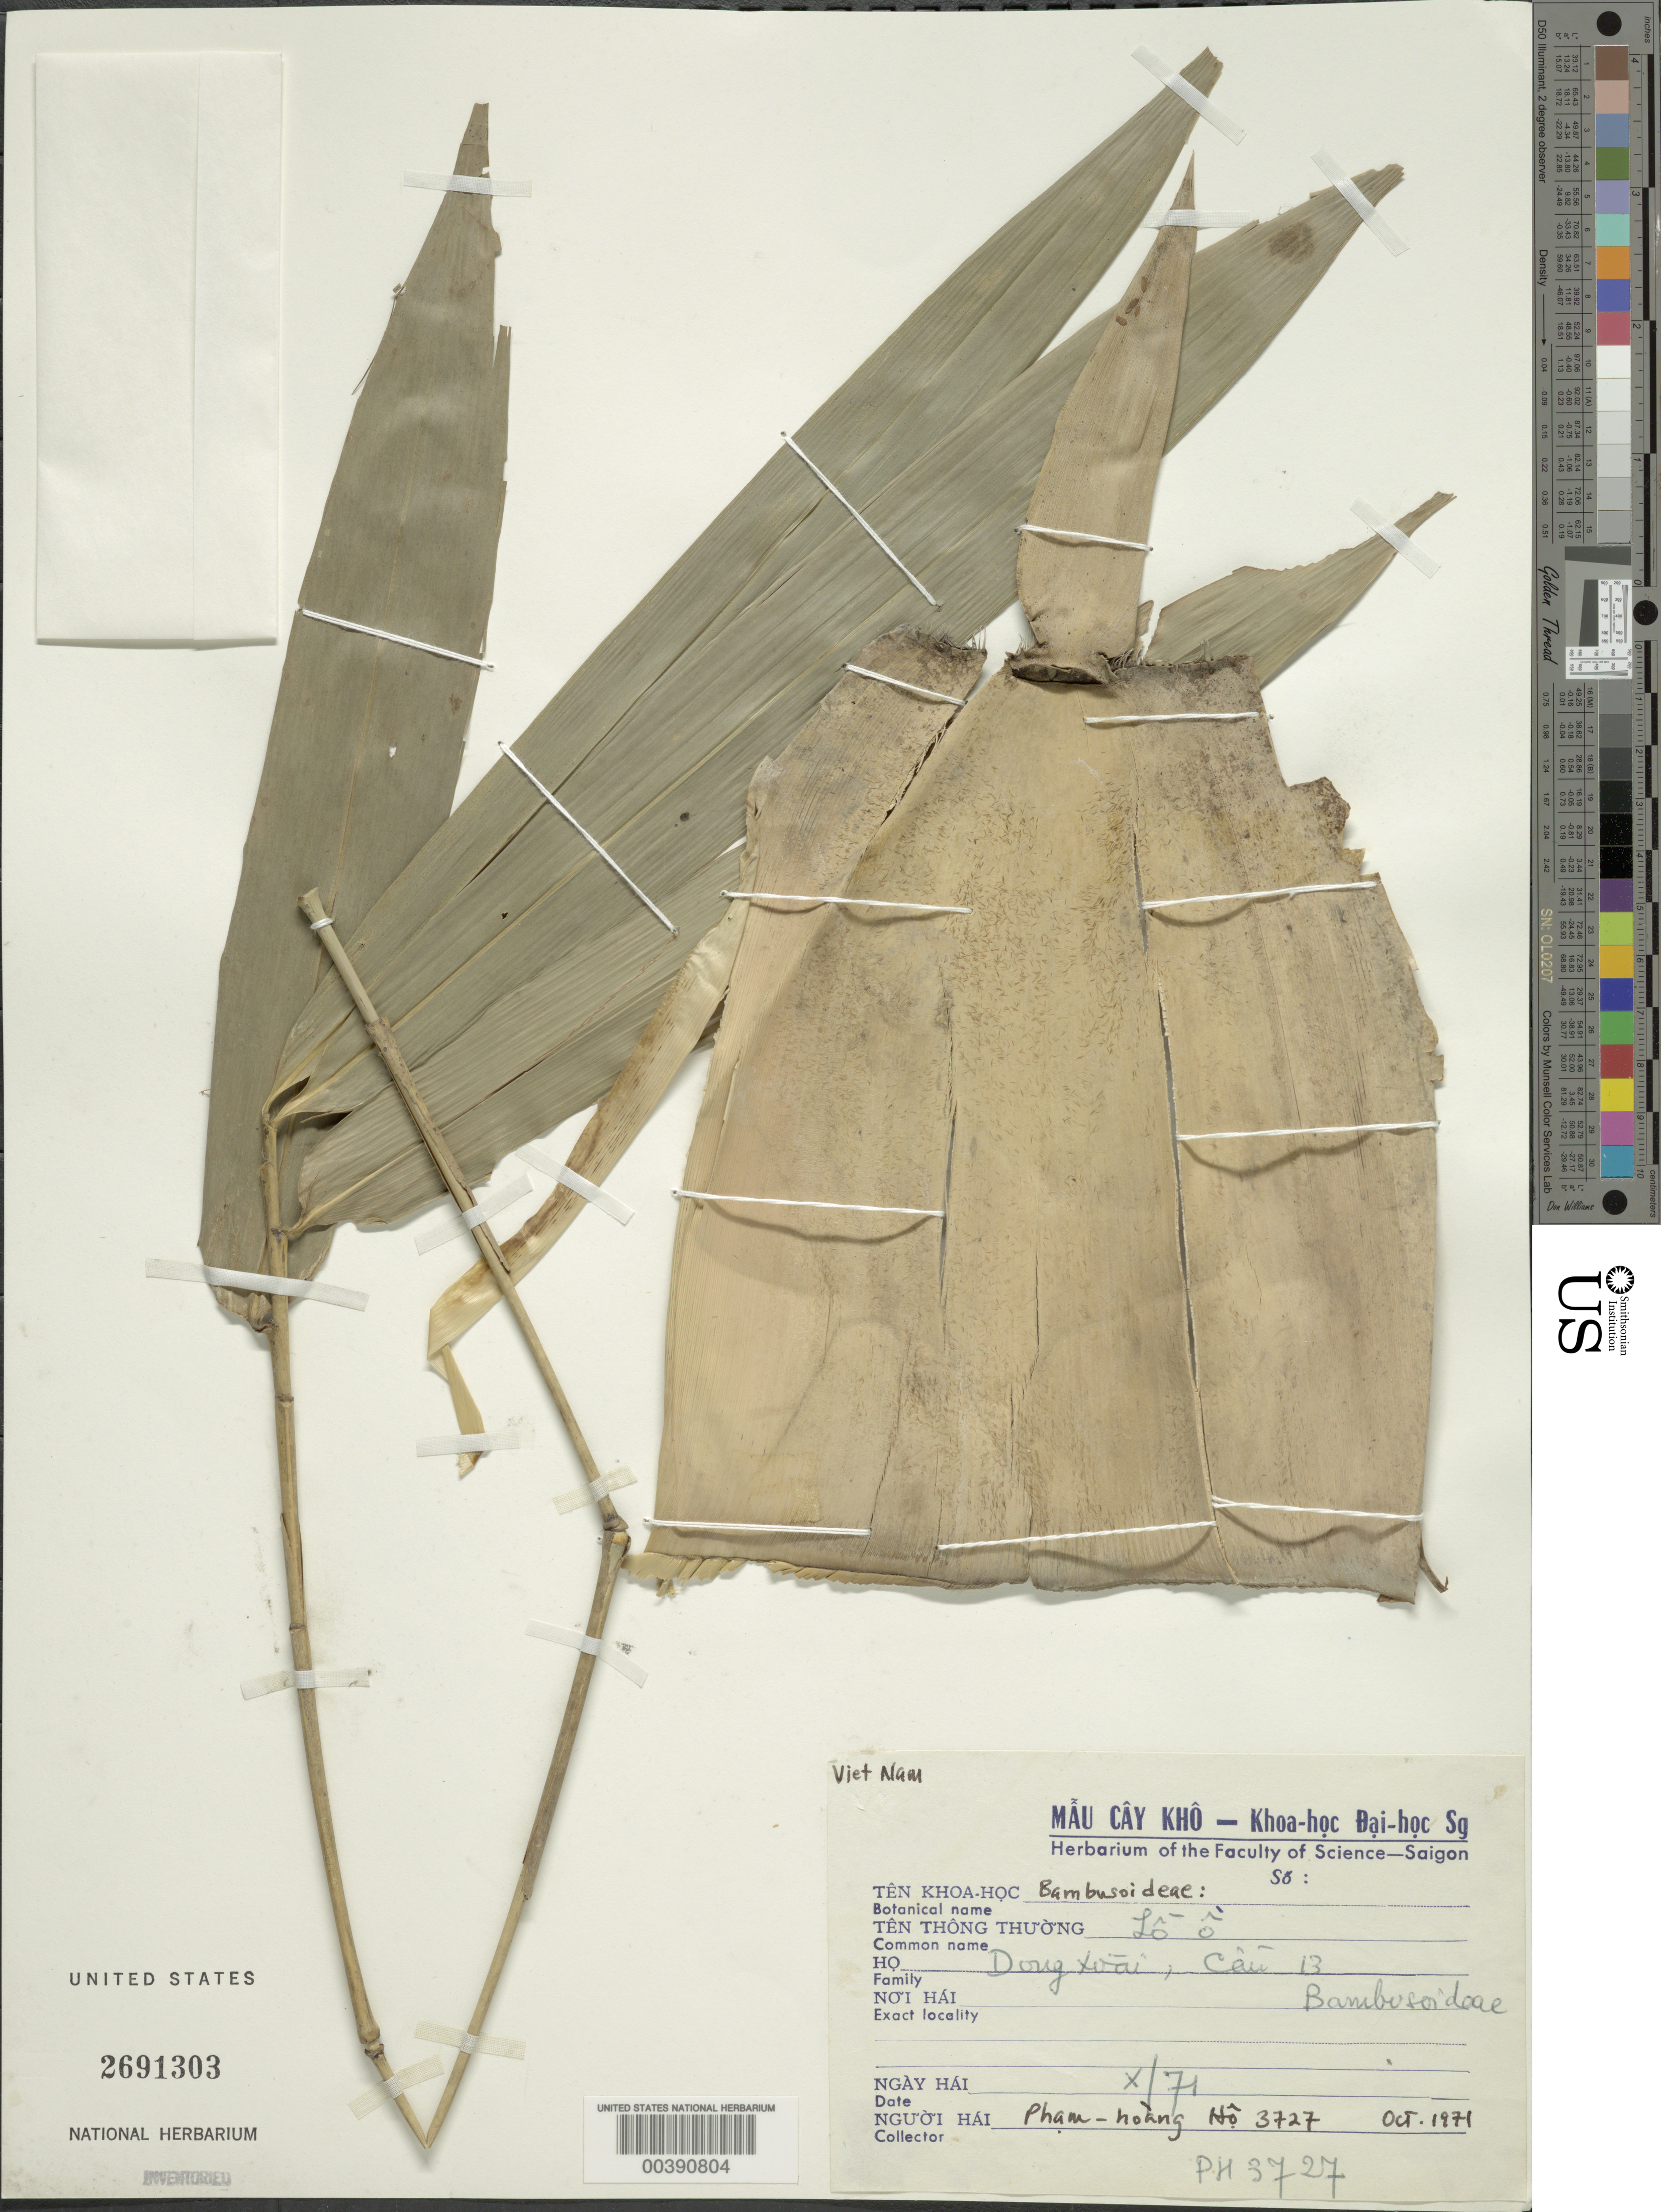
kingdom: Plantae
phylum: Tracheophyta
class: Liliopsida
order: Poales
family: Poaceae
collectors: P. H. Hoang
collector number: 3727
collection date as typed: Oct 1971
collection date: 1971-10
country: Vietnam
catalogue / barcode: US 2691303